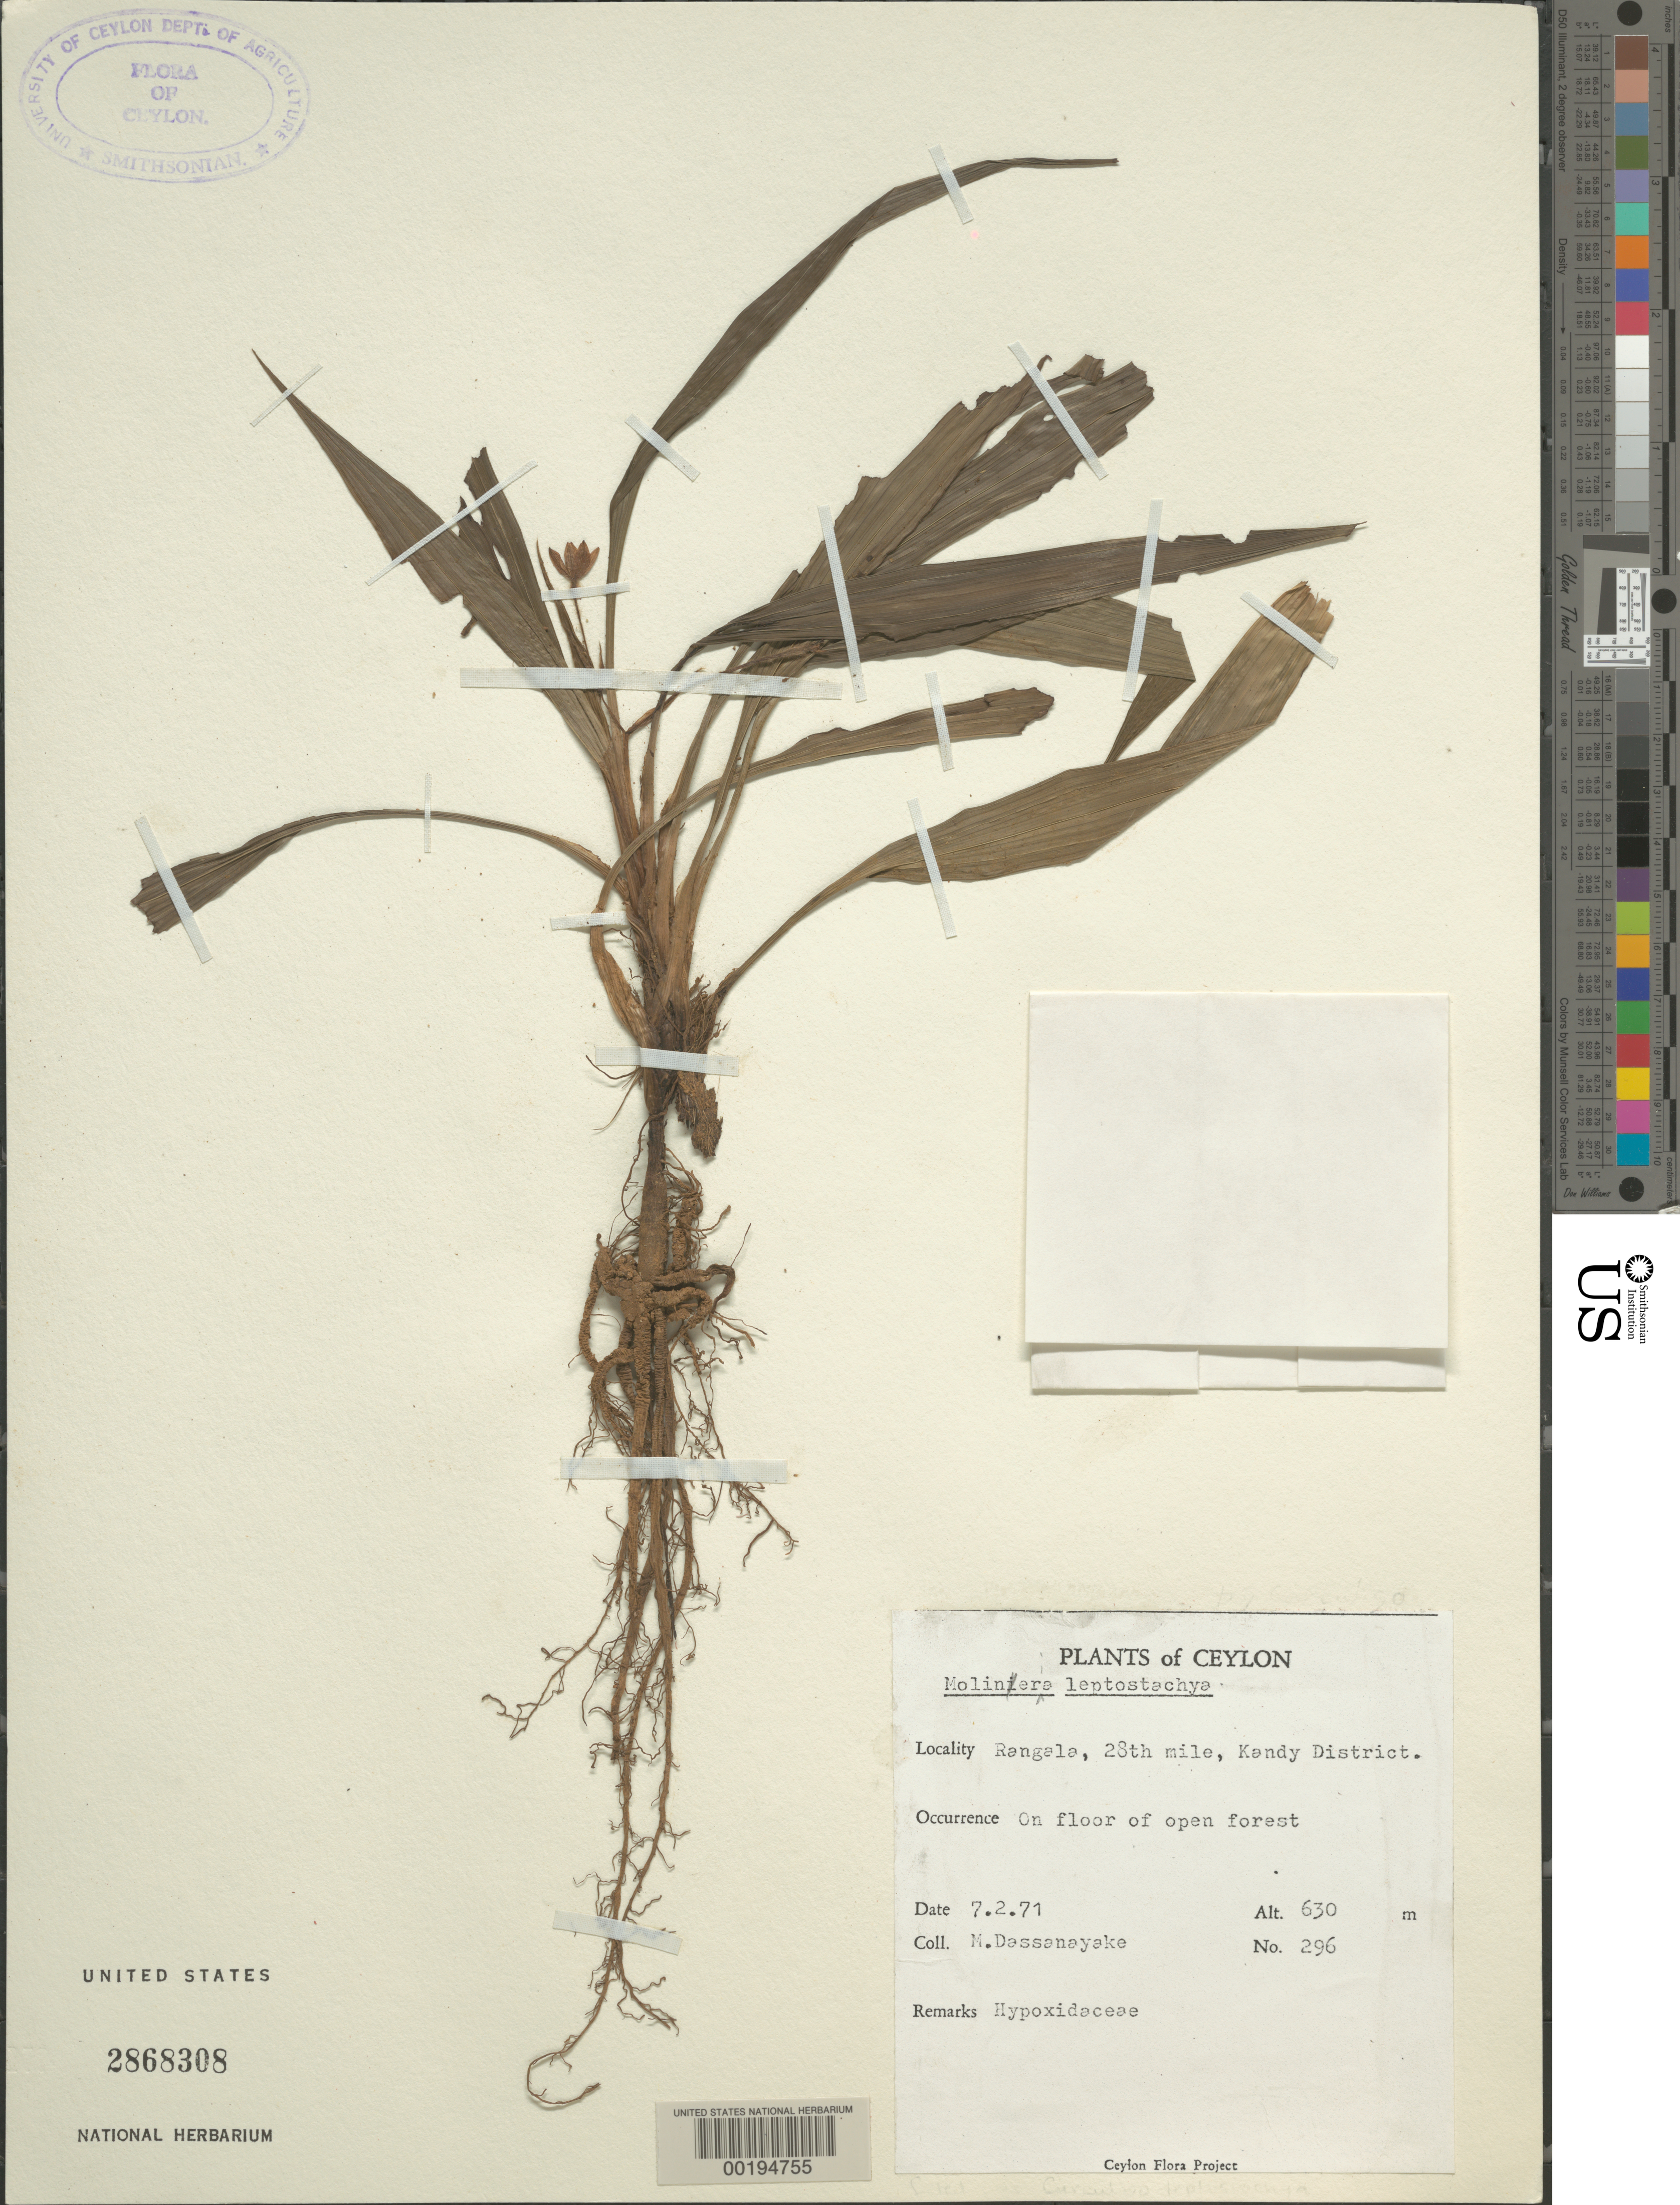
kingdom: Plantae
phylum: Tracheophyta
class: Liliopsida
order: Asparagales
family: Hypoxidaceae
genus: Curculigo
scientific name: Curculigo trichocarpa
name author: (Wight) Bennet & Raizada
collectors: M. Dassanayake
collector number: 296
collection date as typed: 07 Feb 1971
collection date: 1971-02-07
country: Sri Lanka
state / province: Central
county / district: Kandy Dist.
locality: Rangala, 28th mile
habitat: On floor of open forest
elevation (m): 630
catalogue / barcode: US 2868308